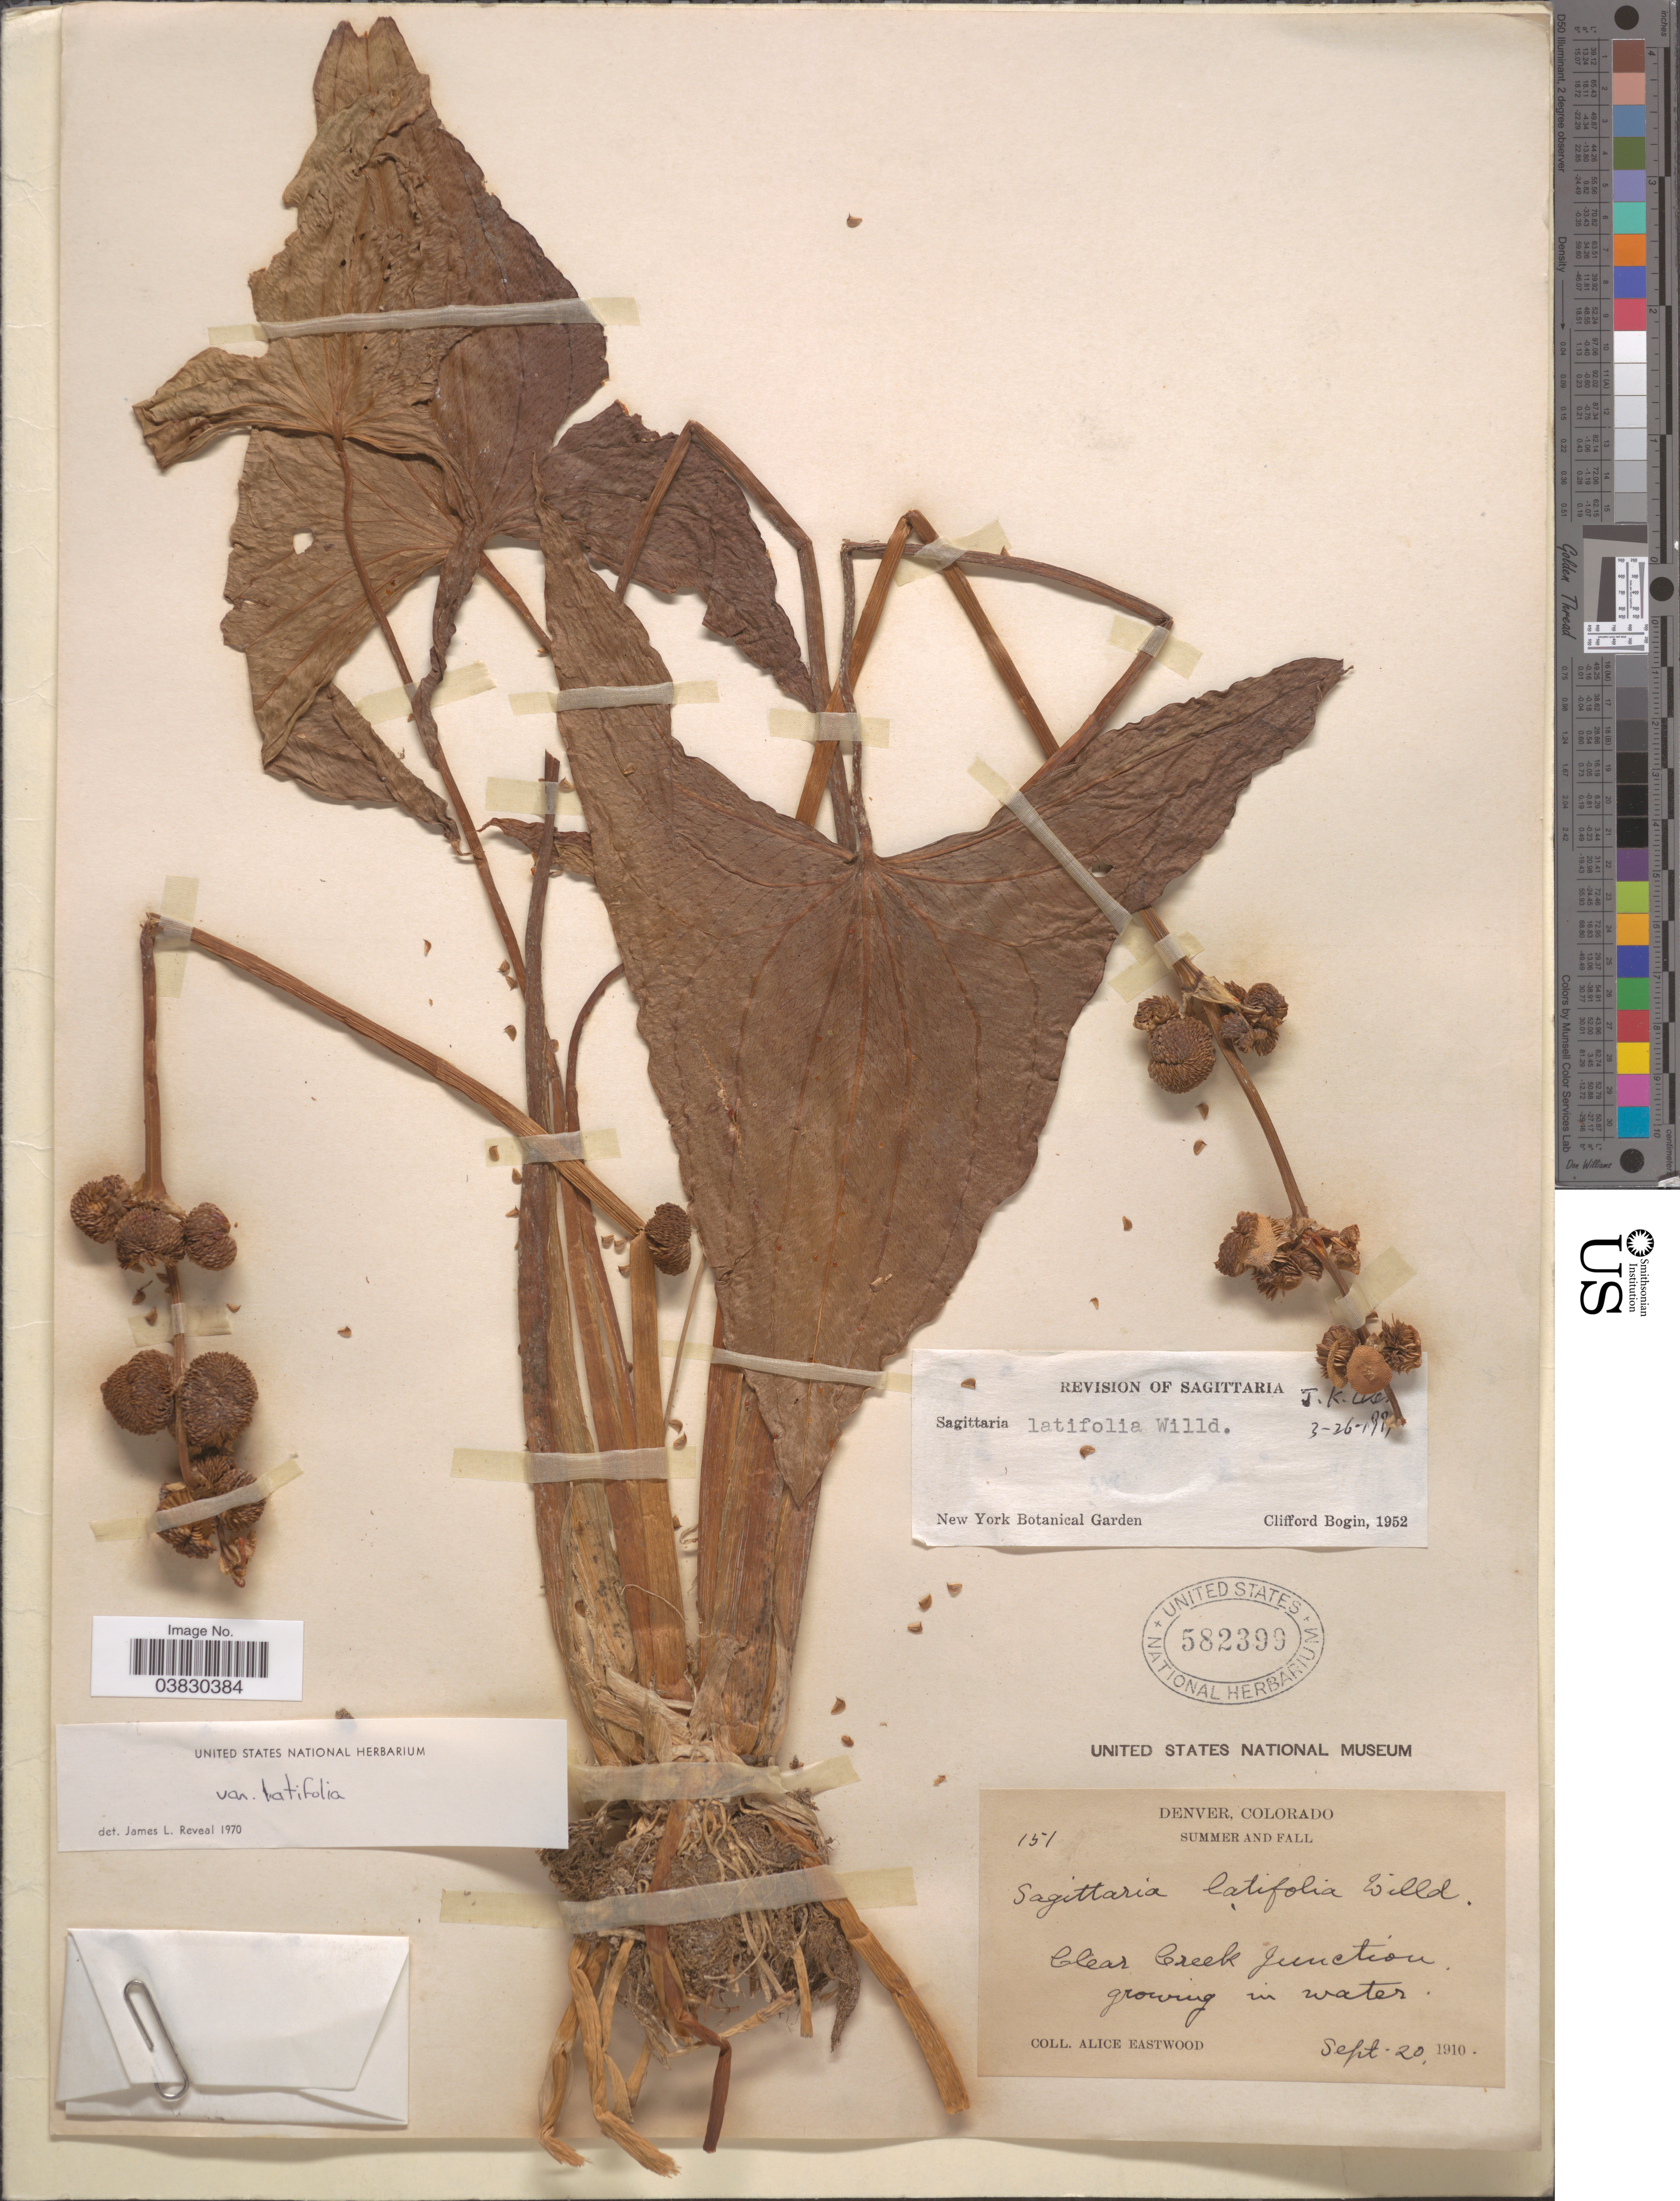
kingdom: Plantae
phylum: Tracheophyta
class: Liliopsida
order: Alismatales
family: Alismataceae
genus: Sagittaria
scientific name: Sagittaria latifolia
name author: Willd.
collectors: A. Eastwood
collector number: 151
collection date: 1910-09-20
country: United States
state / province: Colorado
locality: Denver. Clear Creek Junction.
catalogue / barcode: US 582399